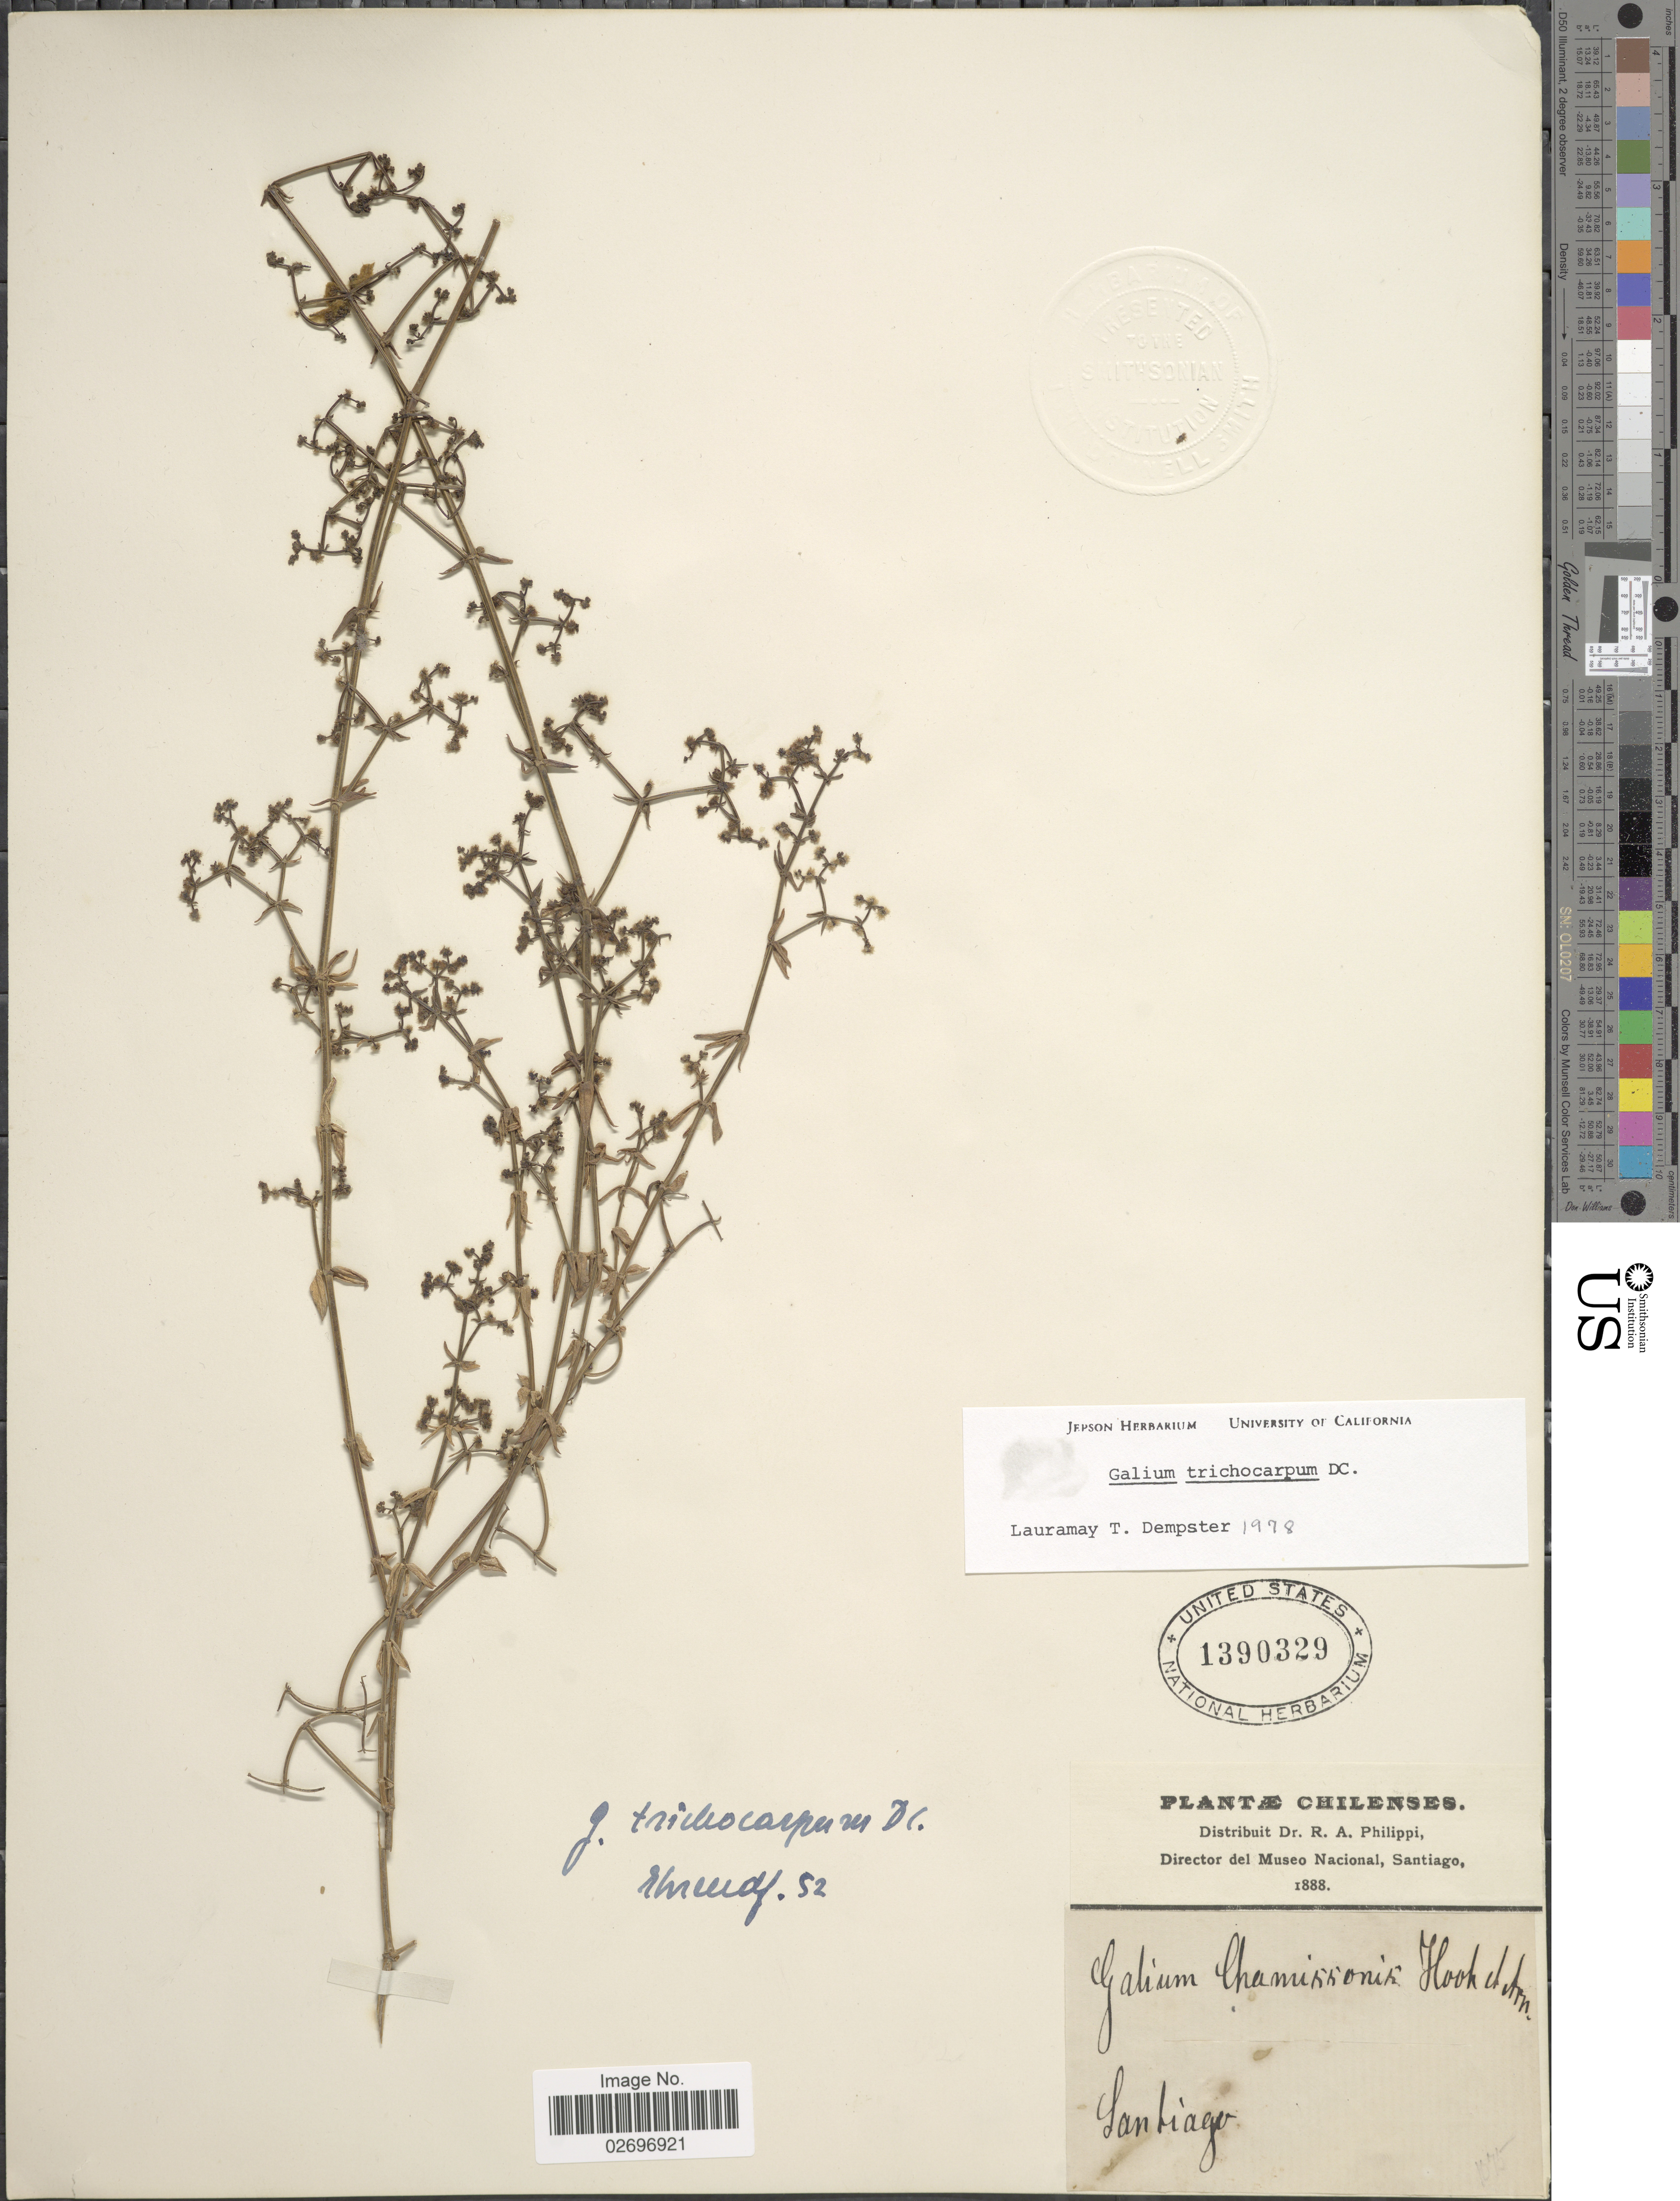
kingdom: Plantae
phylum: Tracheophyta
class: Magnoliopsida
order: Gentianales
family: Rubiaceae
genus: Galium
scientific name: Galium trichocarpum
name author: DC.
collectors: R. A. Philippi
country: Chile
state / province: Región Metropolitana (RM)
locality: Santiago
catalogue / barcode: US 1390329